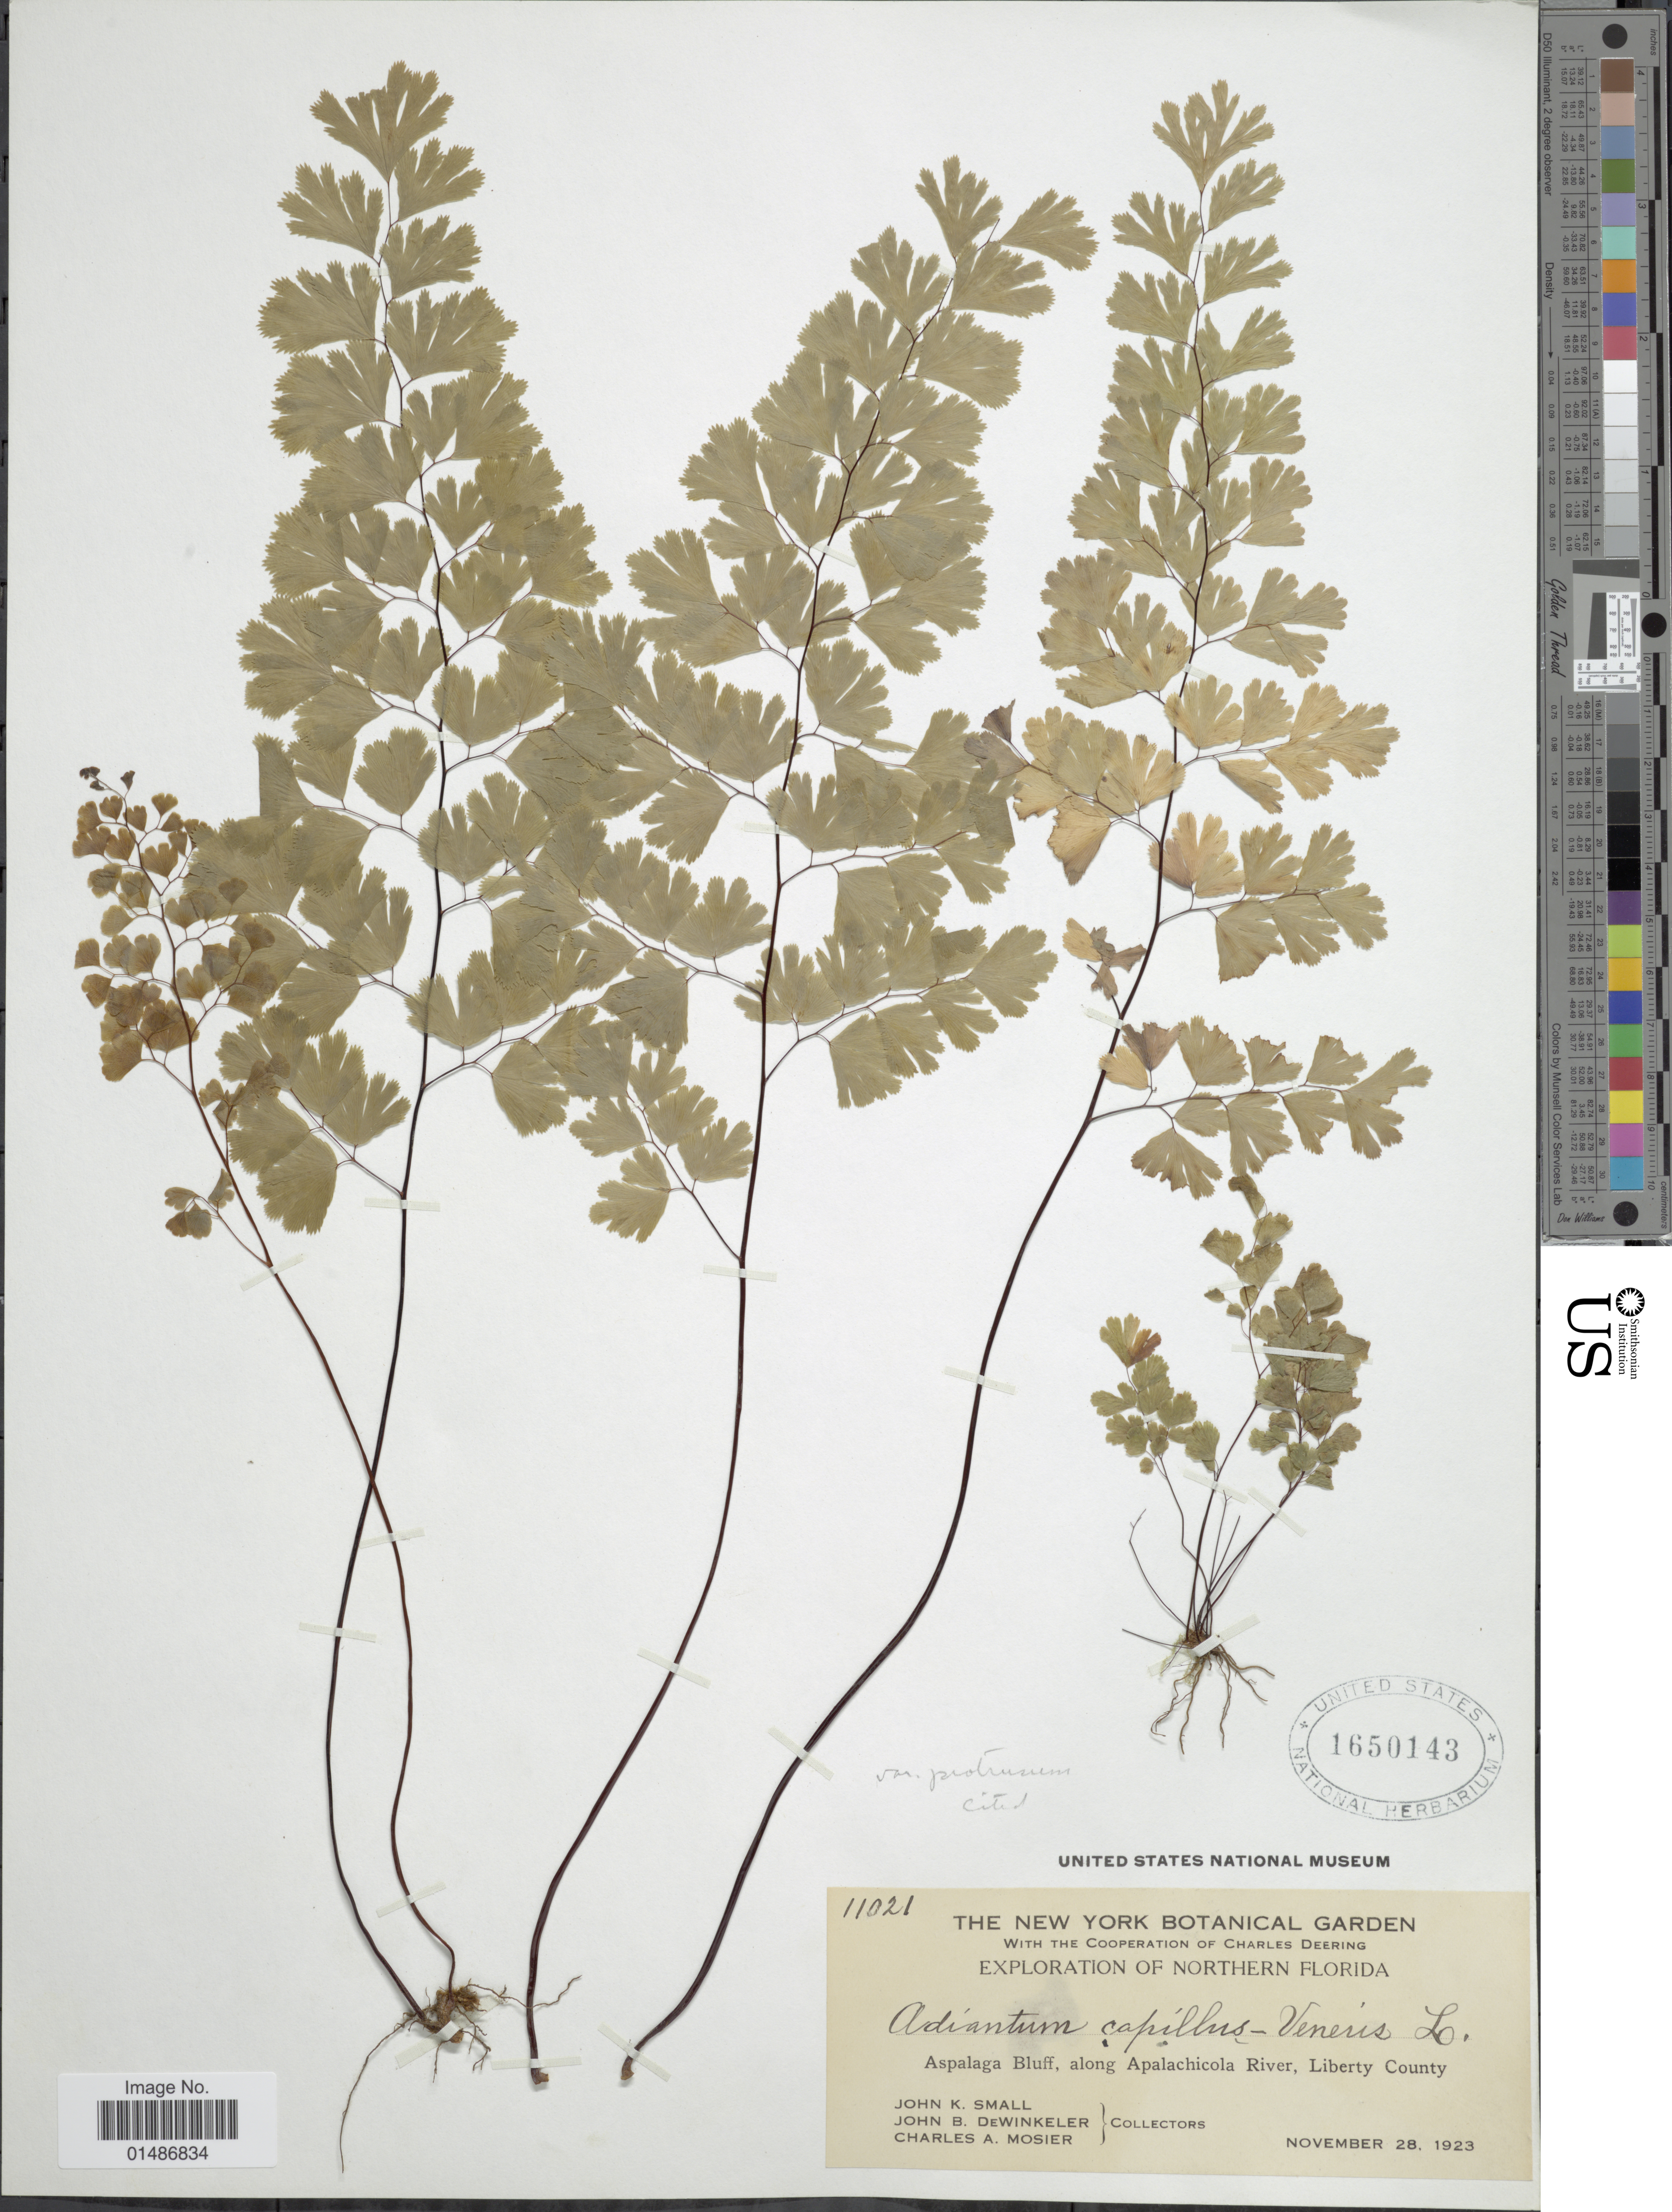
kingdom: Plantae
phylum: Tracheophyta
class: Polypodiopsida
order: Polypodiales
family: Pteridaceae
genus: Adiantum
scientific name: Adiantum capillus-veneris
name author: L.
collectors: J. K. Small, J. B. Dewinkeler & C. A. Mosier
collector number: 11021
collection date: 1923-11-28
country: United States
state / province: Florida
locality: Northern Florida. Aspalaga Bluff, along Apalachicola, Liberty County.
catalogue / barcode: US 1650143